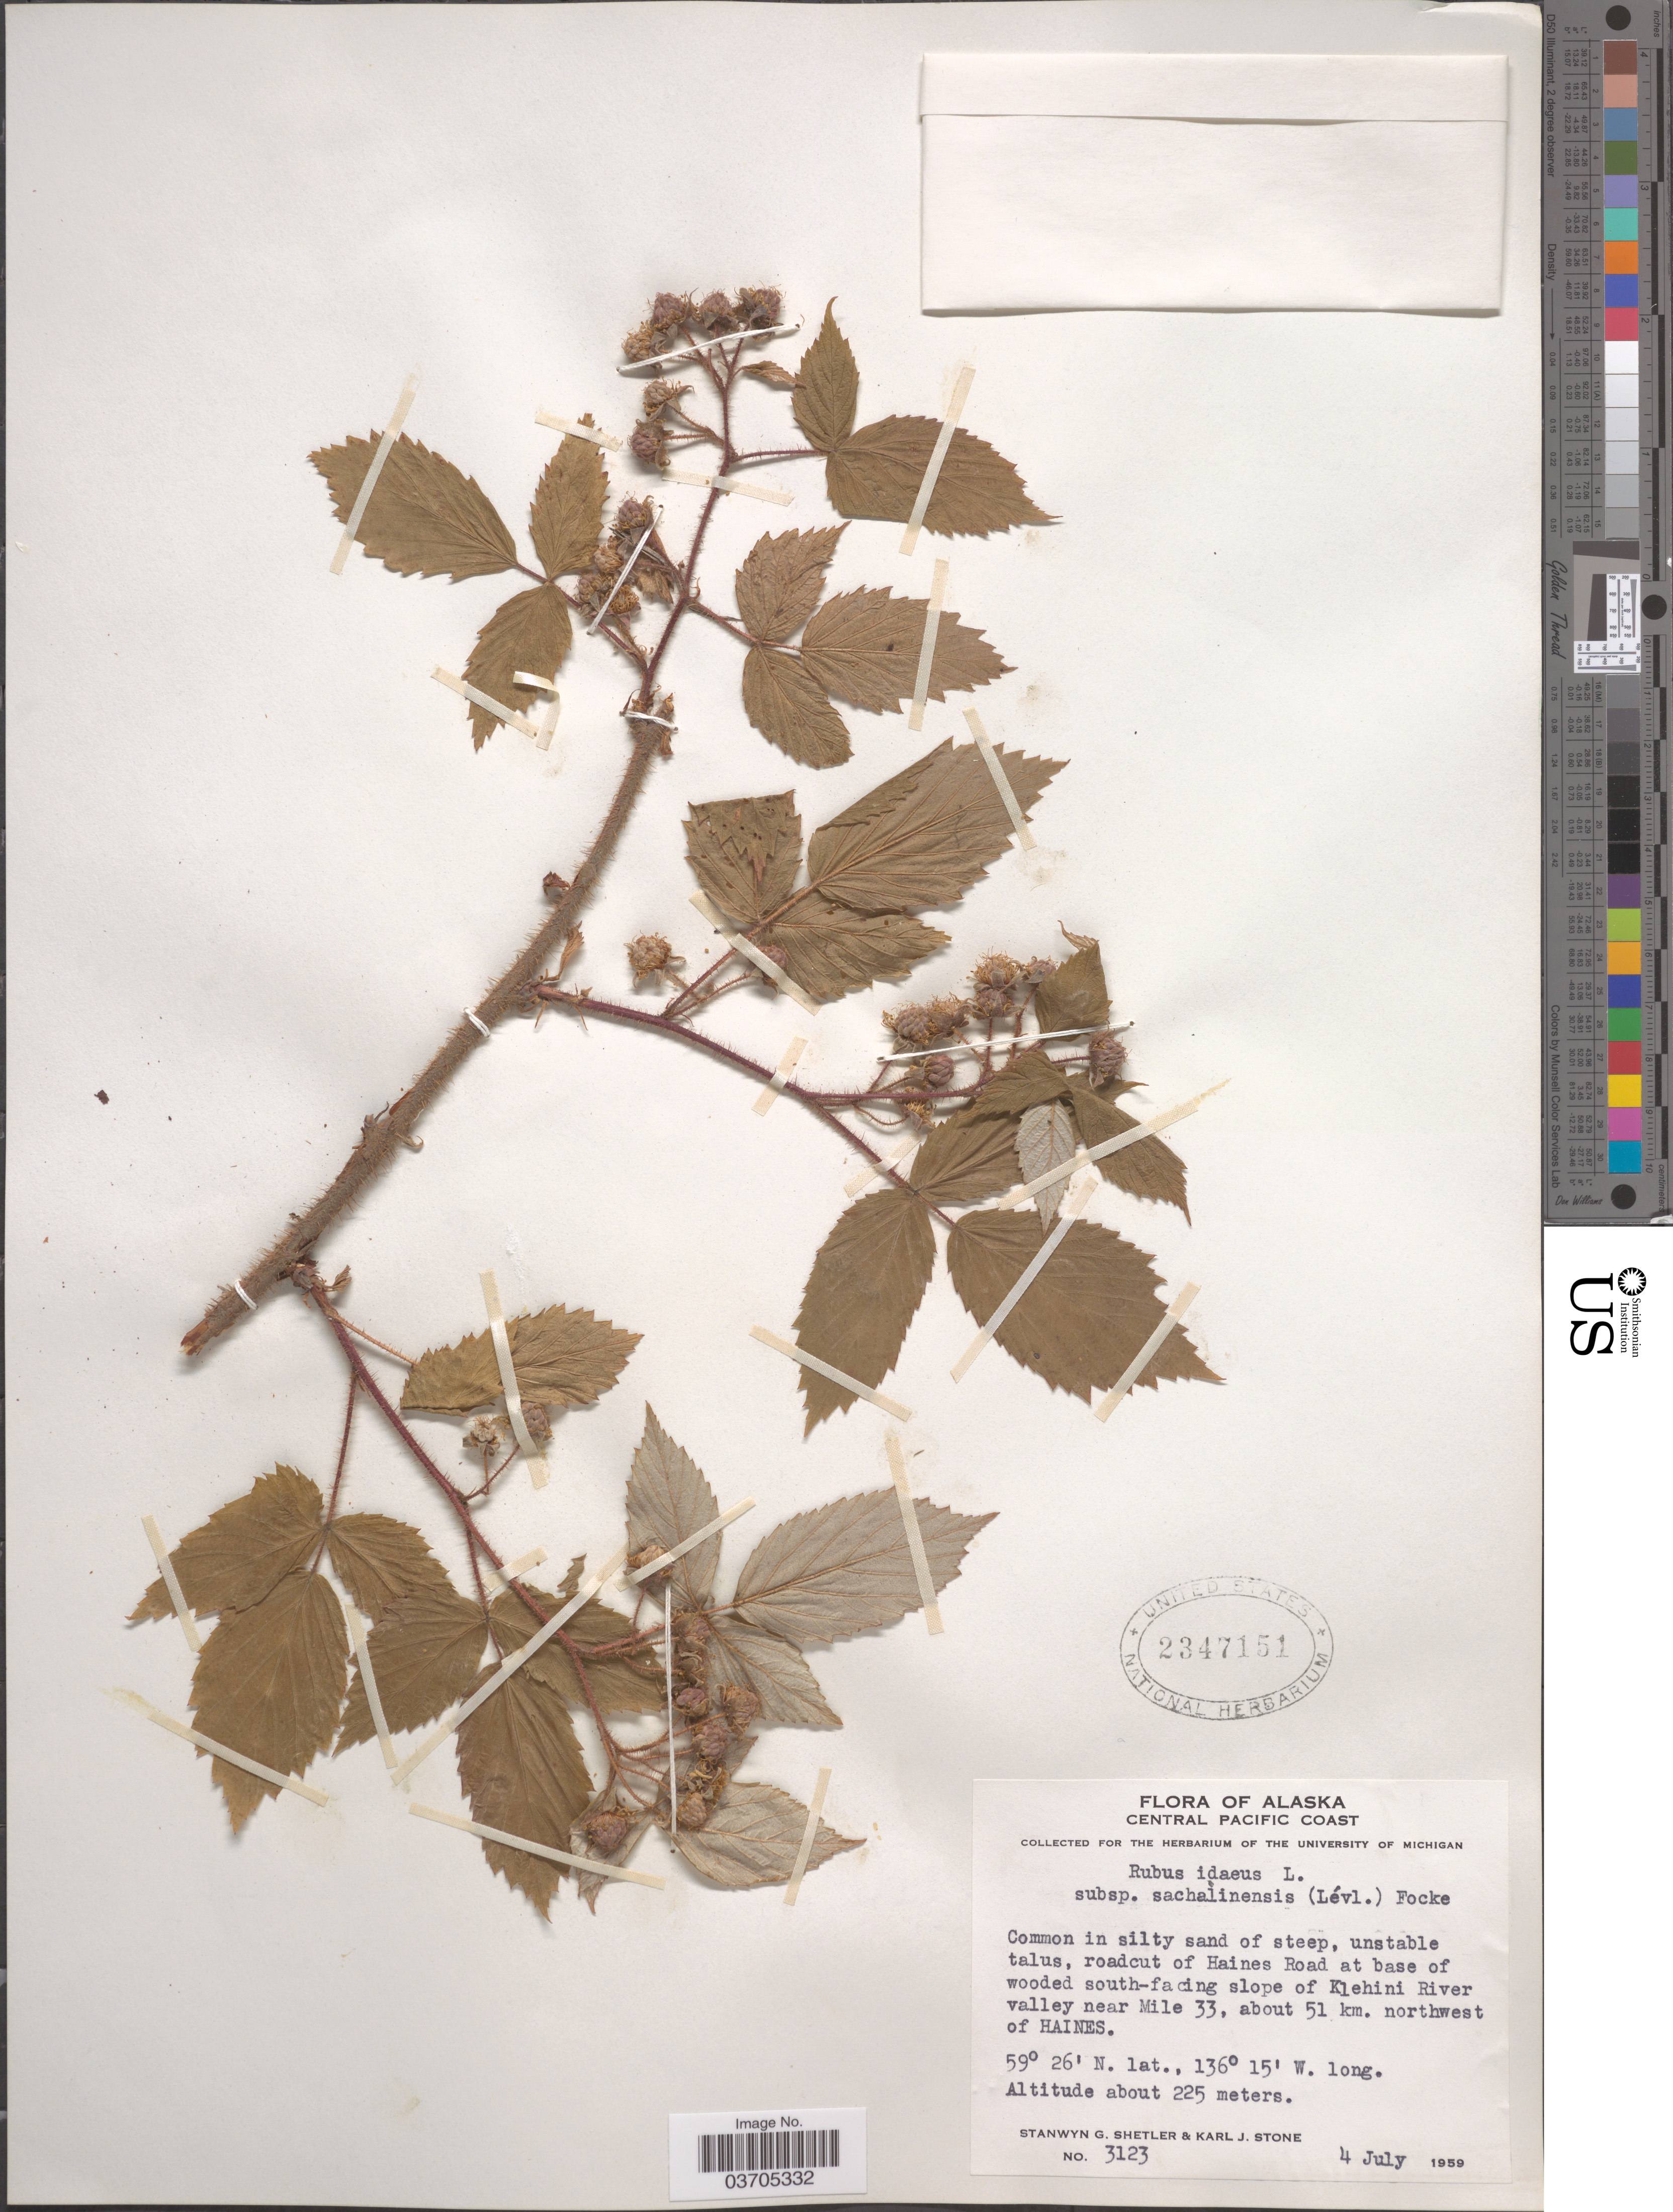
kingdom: Plantae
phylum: Tracheophyta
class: Magnoliopsida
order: Rosales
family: Rosaceae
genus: Rubus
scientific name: Rubus idaeus var. sachalinensis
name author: (H. Lév.) C.L. Hitchc.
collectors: S. Shetler & K. J. Stone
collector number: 3123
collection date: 1959-07-04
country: United States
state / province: Alaska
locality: Central Pacific Coast. Roadcut of Haines Road at base of wooded south-facing slope of Klehini River valley near Mile 33, about 51 km. northwest of Haines.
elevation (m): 225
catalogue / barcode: US 2347151